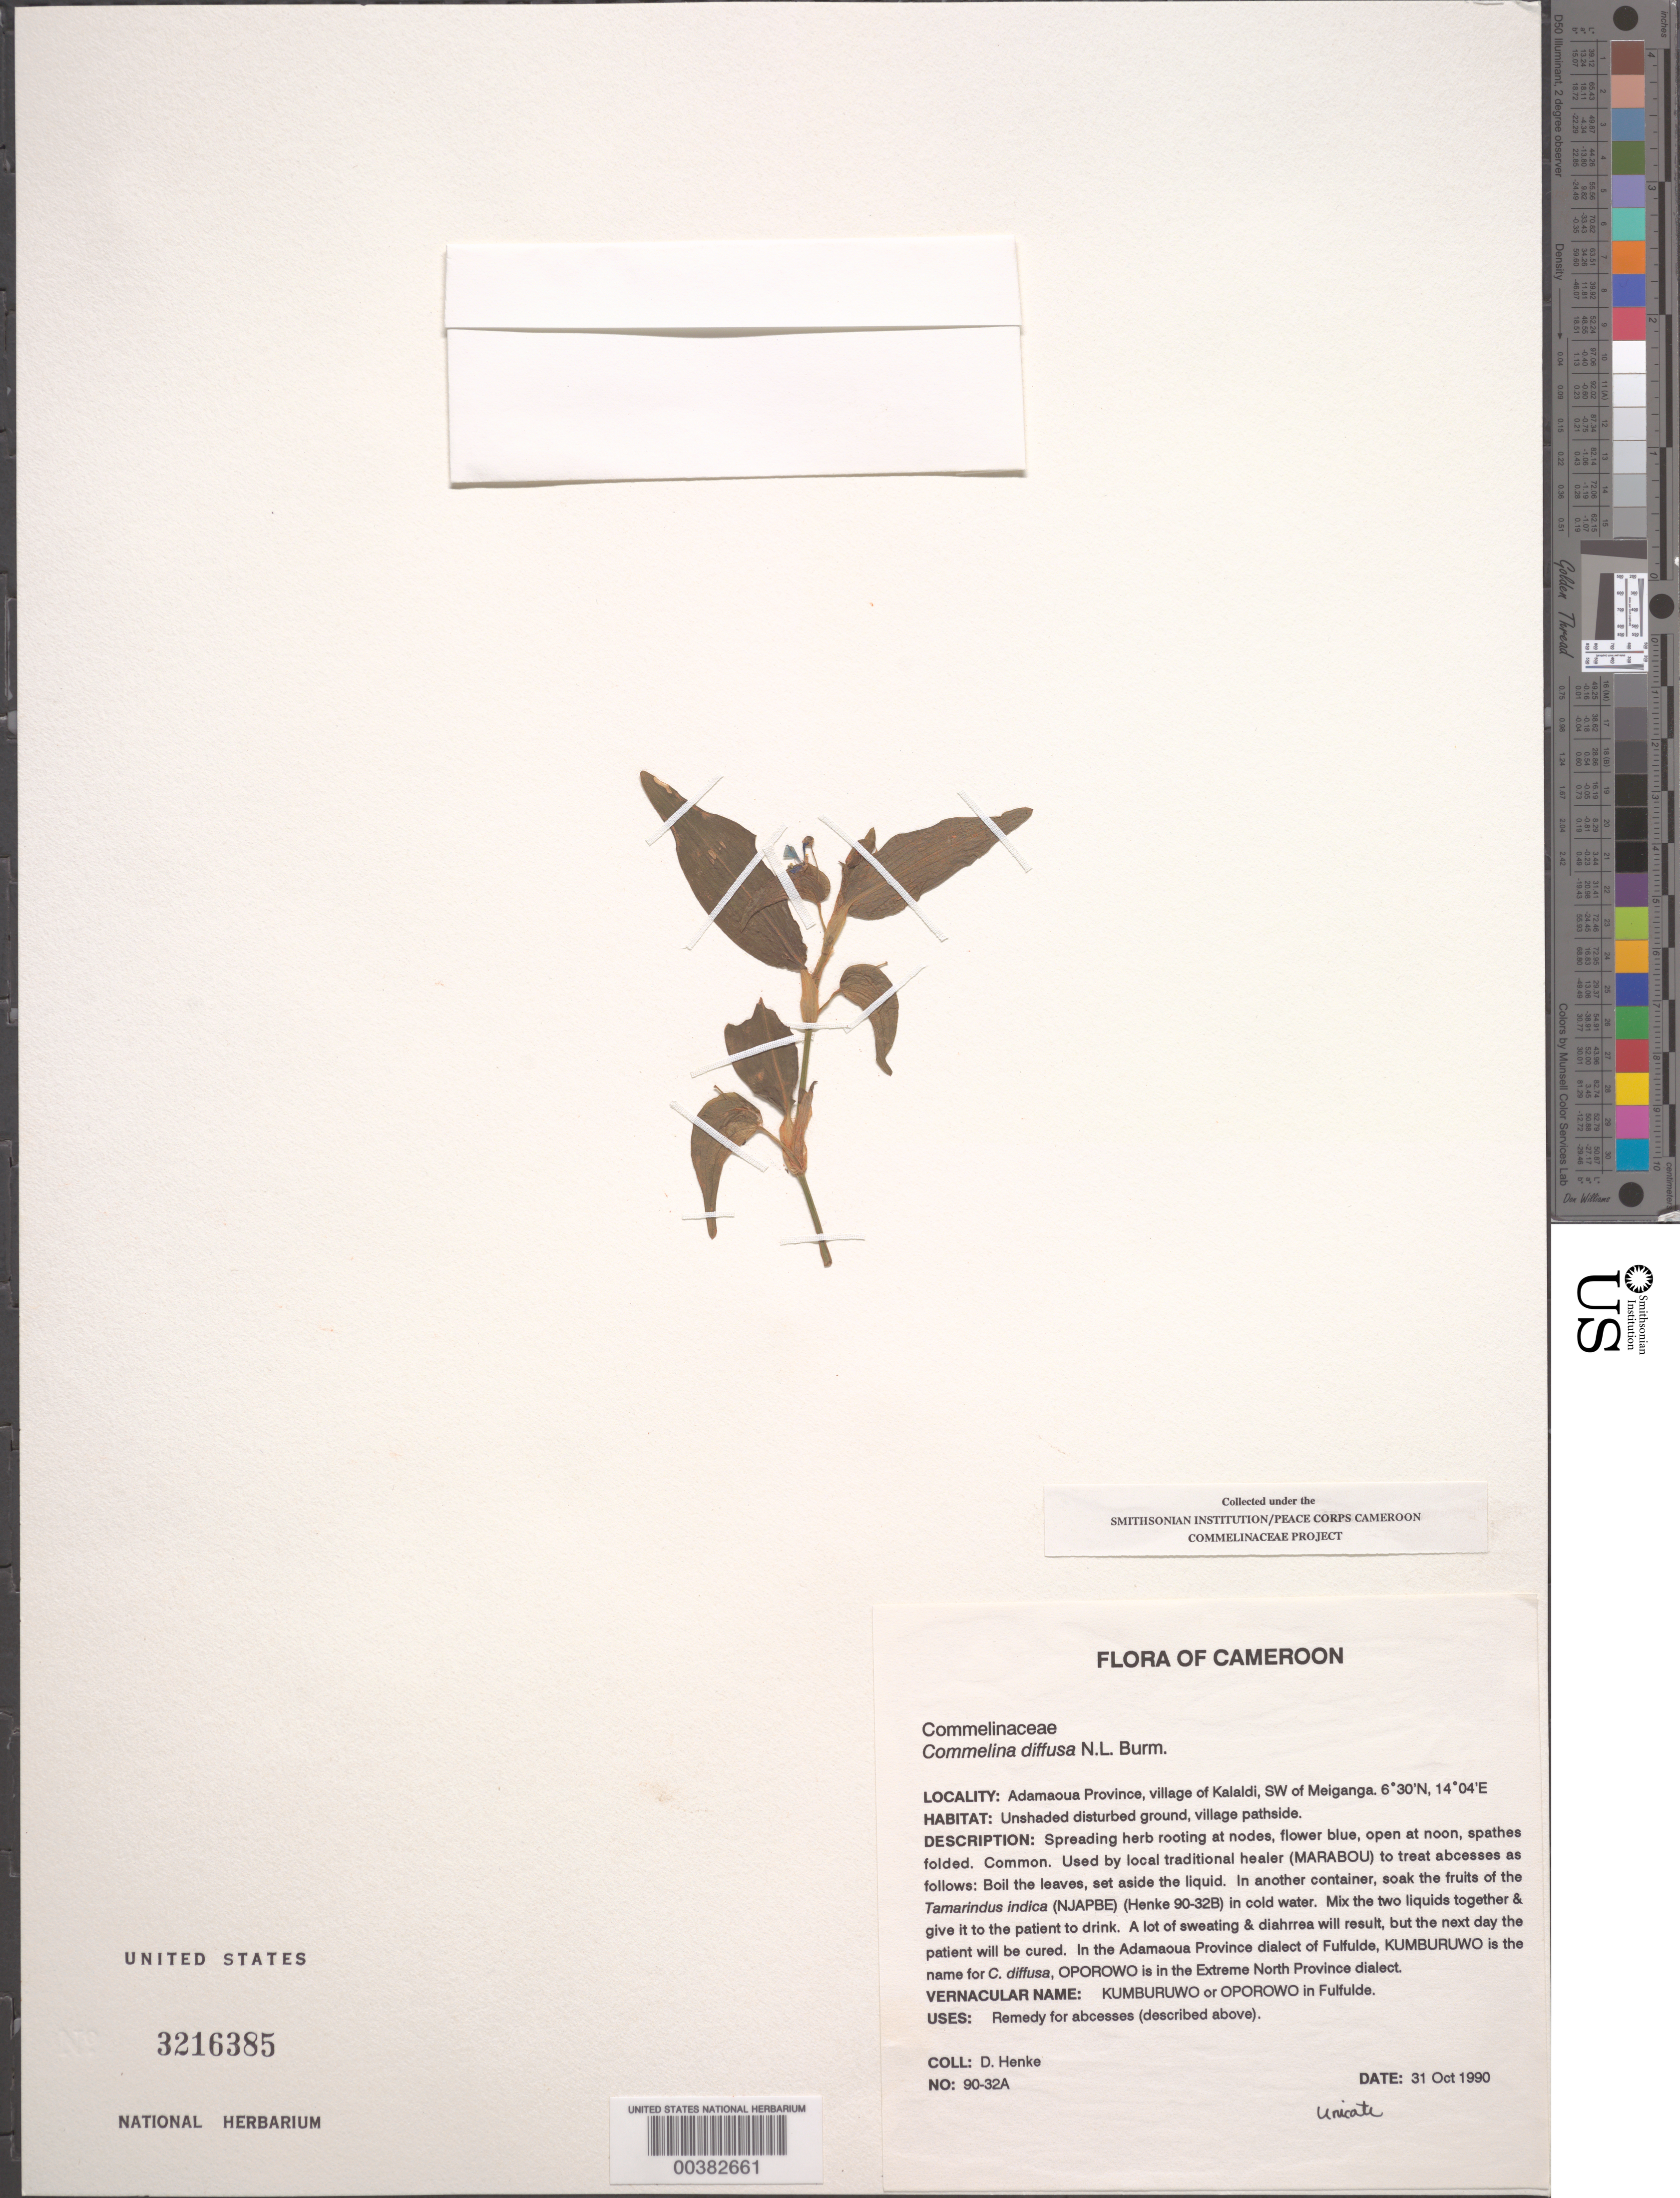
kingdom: Plantae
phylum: Tracheophyta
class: Liliopsida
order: Commelinales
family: Commelinaceae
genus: Commelina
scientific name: Commelina diffusa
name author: Burm. f.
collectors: D. Henke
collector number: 90-32a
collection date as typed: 31 Oct 1990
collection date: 1990-10-31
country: Cameroon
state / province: Adamawa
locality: Village of kalaldi, sw of meiganga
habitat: Unshaded disturbed ground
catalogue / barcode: US 3216385